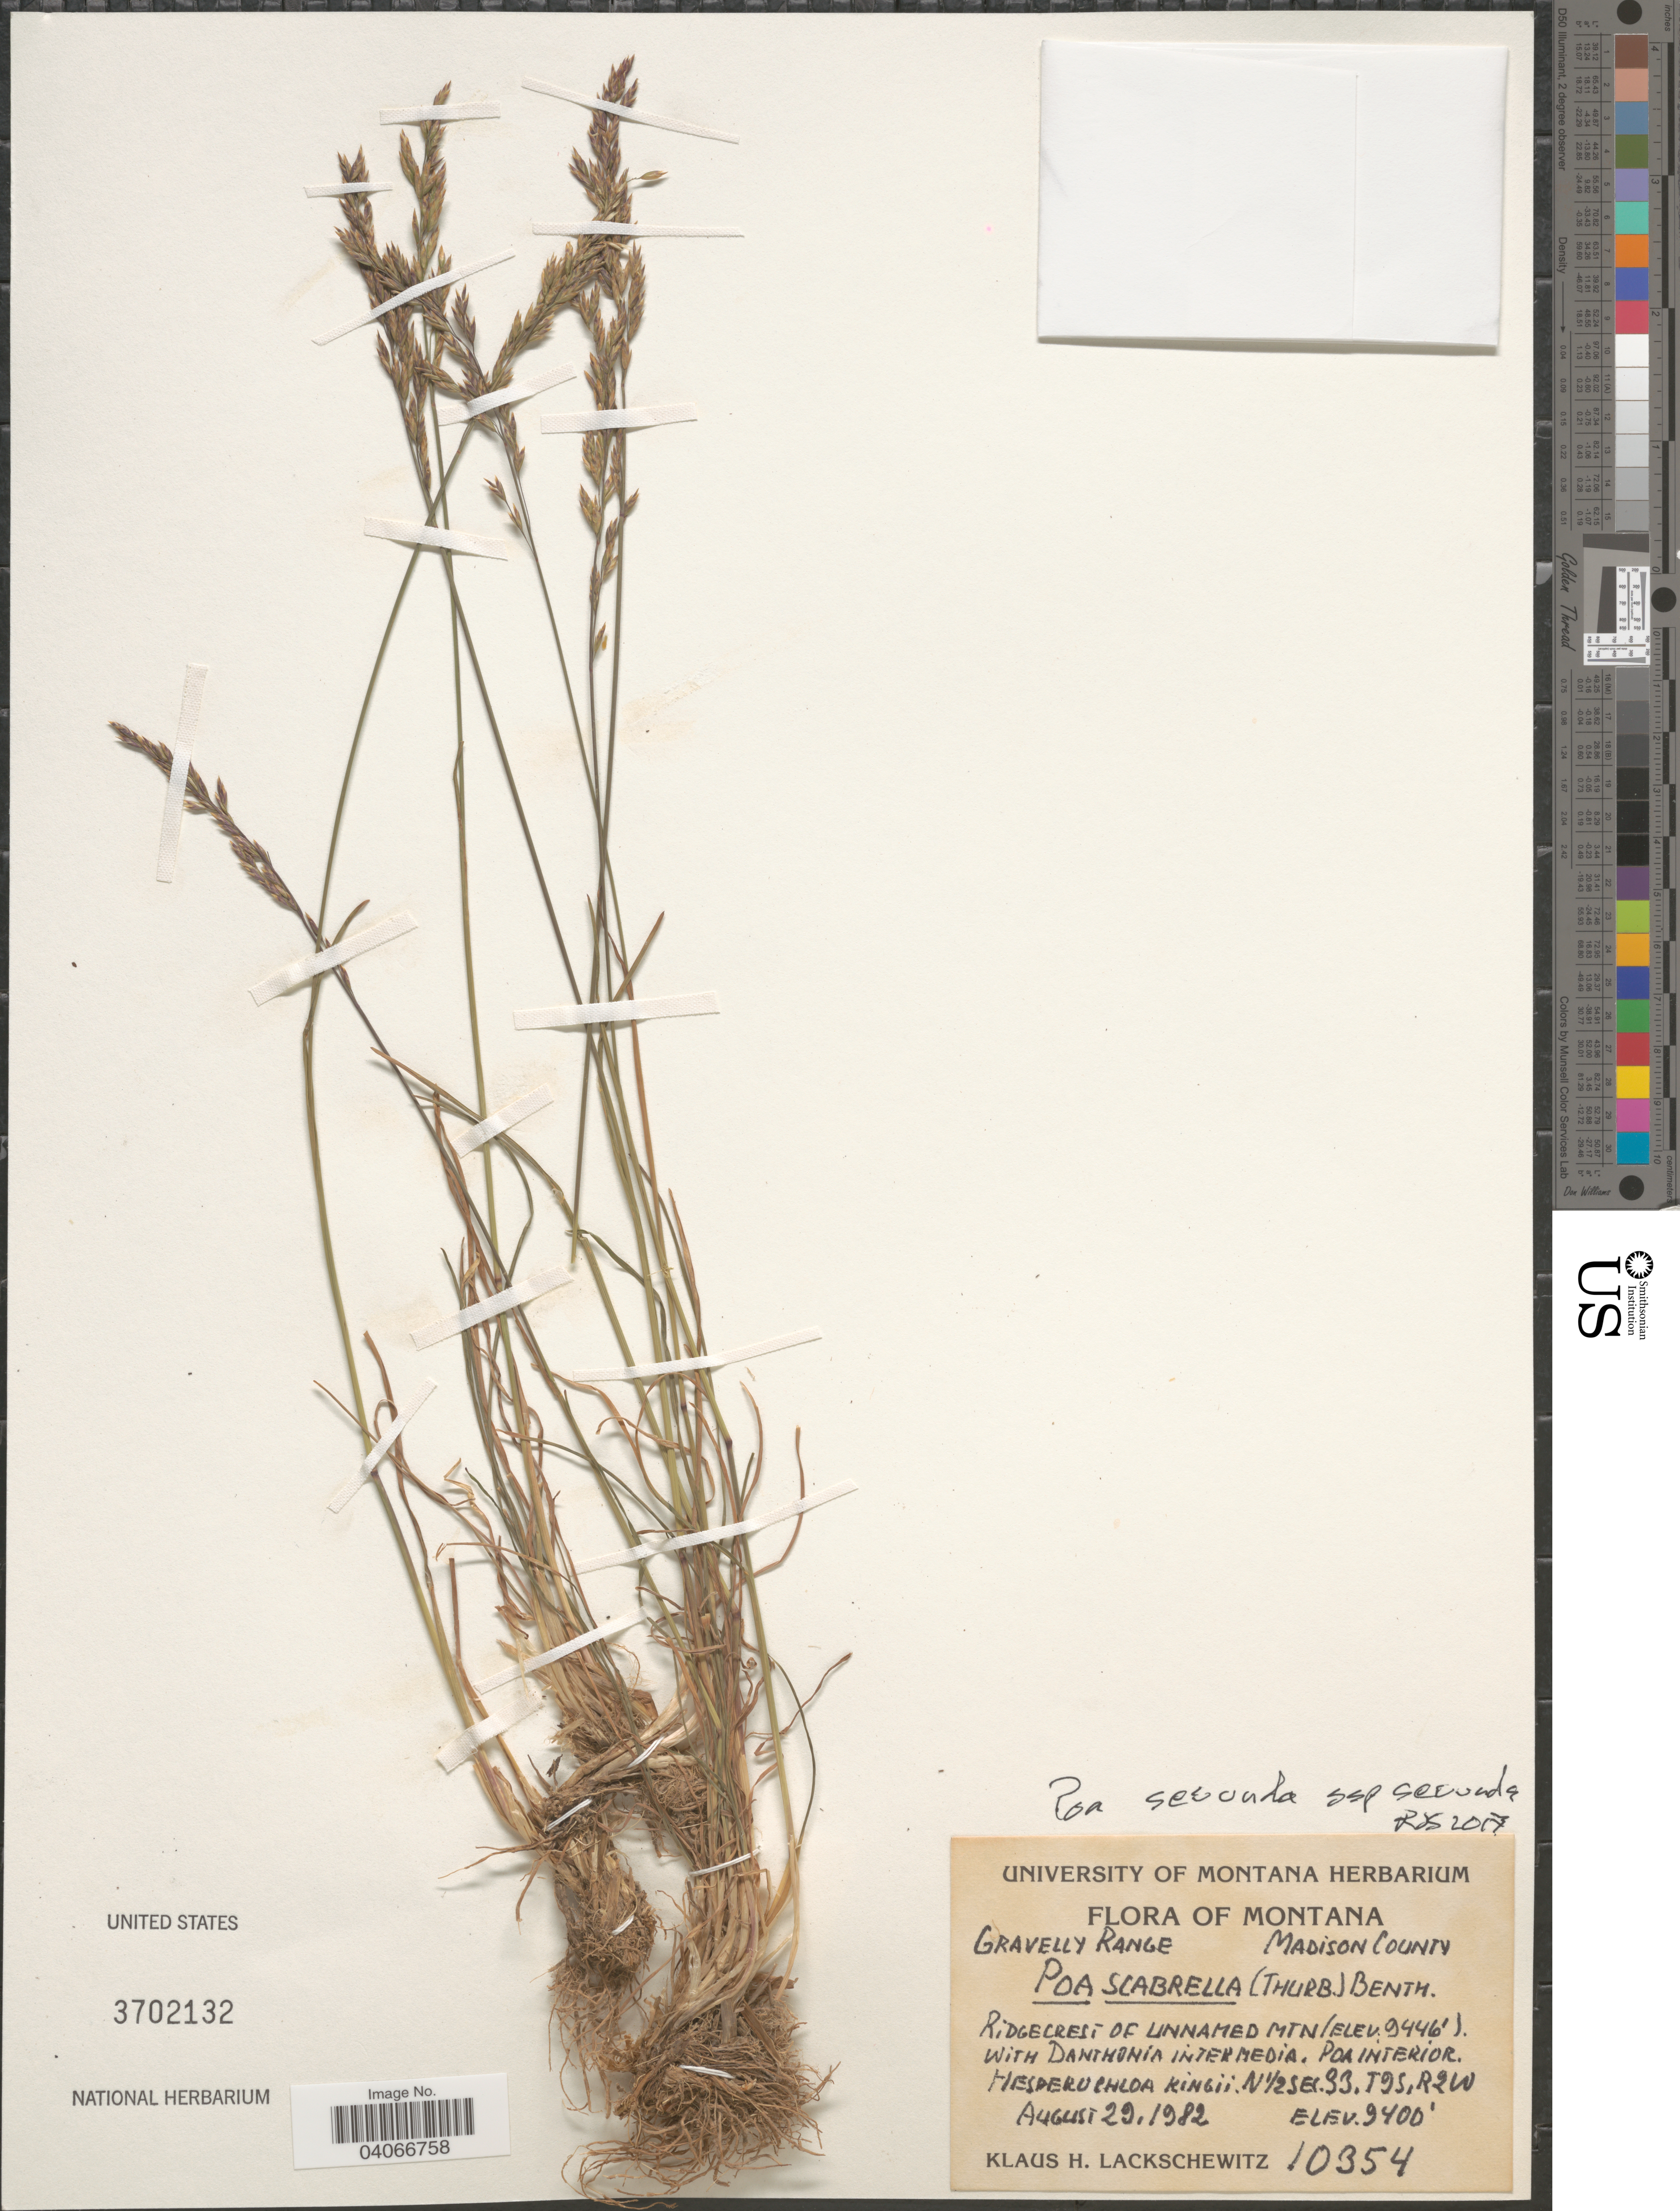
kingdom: Plantae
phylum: Tracheophyta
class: Liliopsida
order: Poales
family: Poaceae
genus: Poa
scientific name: Poa secunda subsp. secunda var. scabrella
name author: (Thurb.) Soreng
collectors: K. Lackschewitz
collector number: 10354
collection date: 1982-08-29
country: United States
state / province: Montana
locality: Ridgecrest Of Unnamed Mtn. N1/2Sec.33.T9S,R2W.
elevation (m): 2865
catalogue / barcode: US 3702132